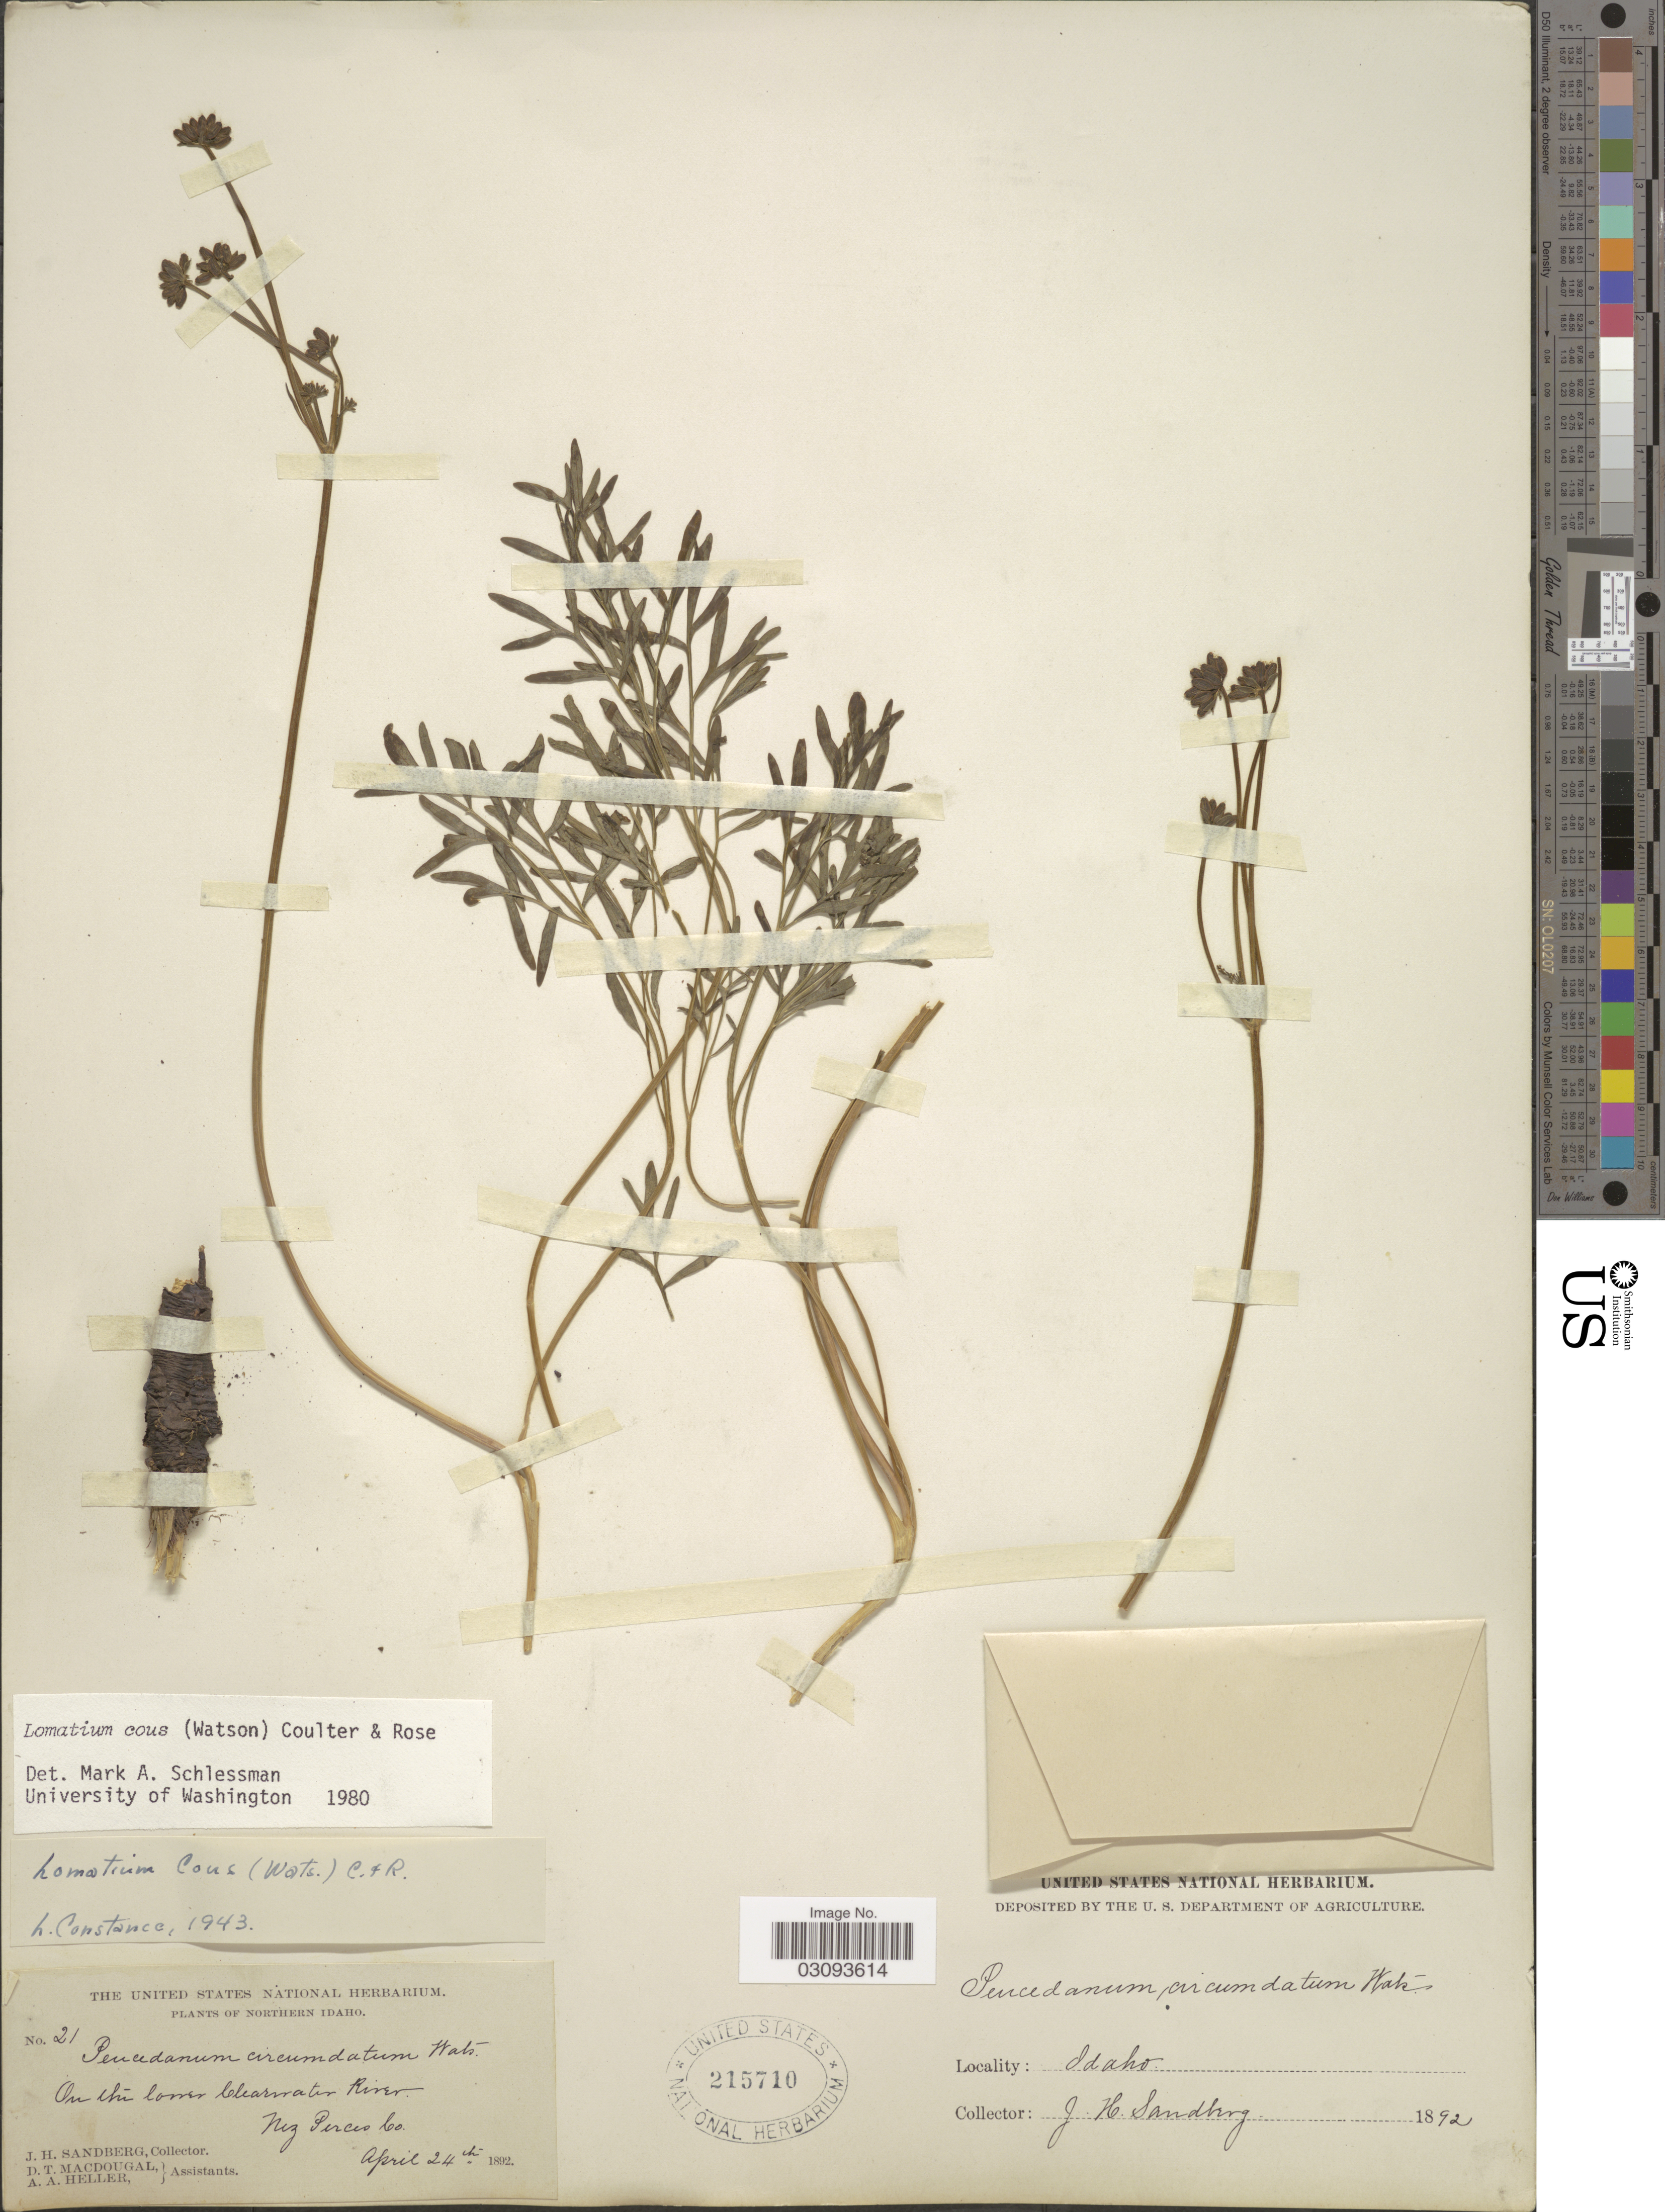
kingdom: Plantae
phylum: Tracheophyta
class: Magnoliopsida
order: Apiales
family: Apiaceae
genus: Lomatium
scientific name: Lomatium cous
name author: (S. Watson) J.M. Coult. & Rose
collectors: J. H. Sandberg, D. T. MacDougal & A. A. Heller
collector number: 21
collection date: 1892-04-24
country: United States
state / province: Idaho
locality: Northern Idaho. On the lower Clearwater River, Nez Perces Co.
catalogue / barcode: US 215710